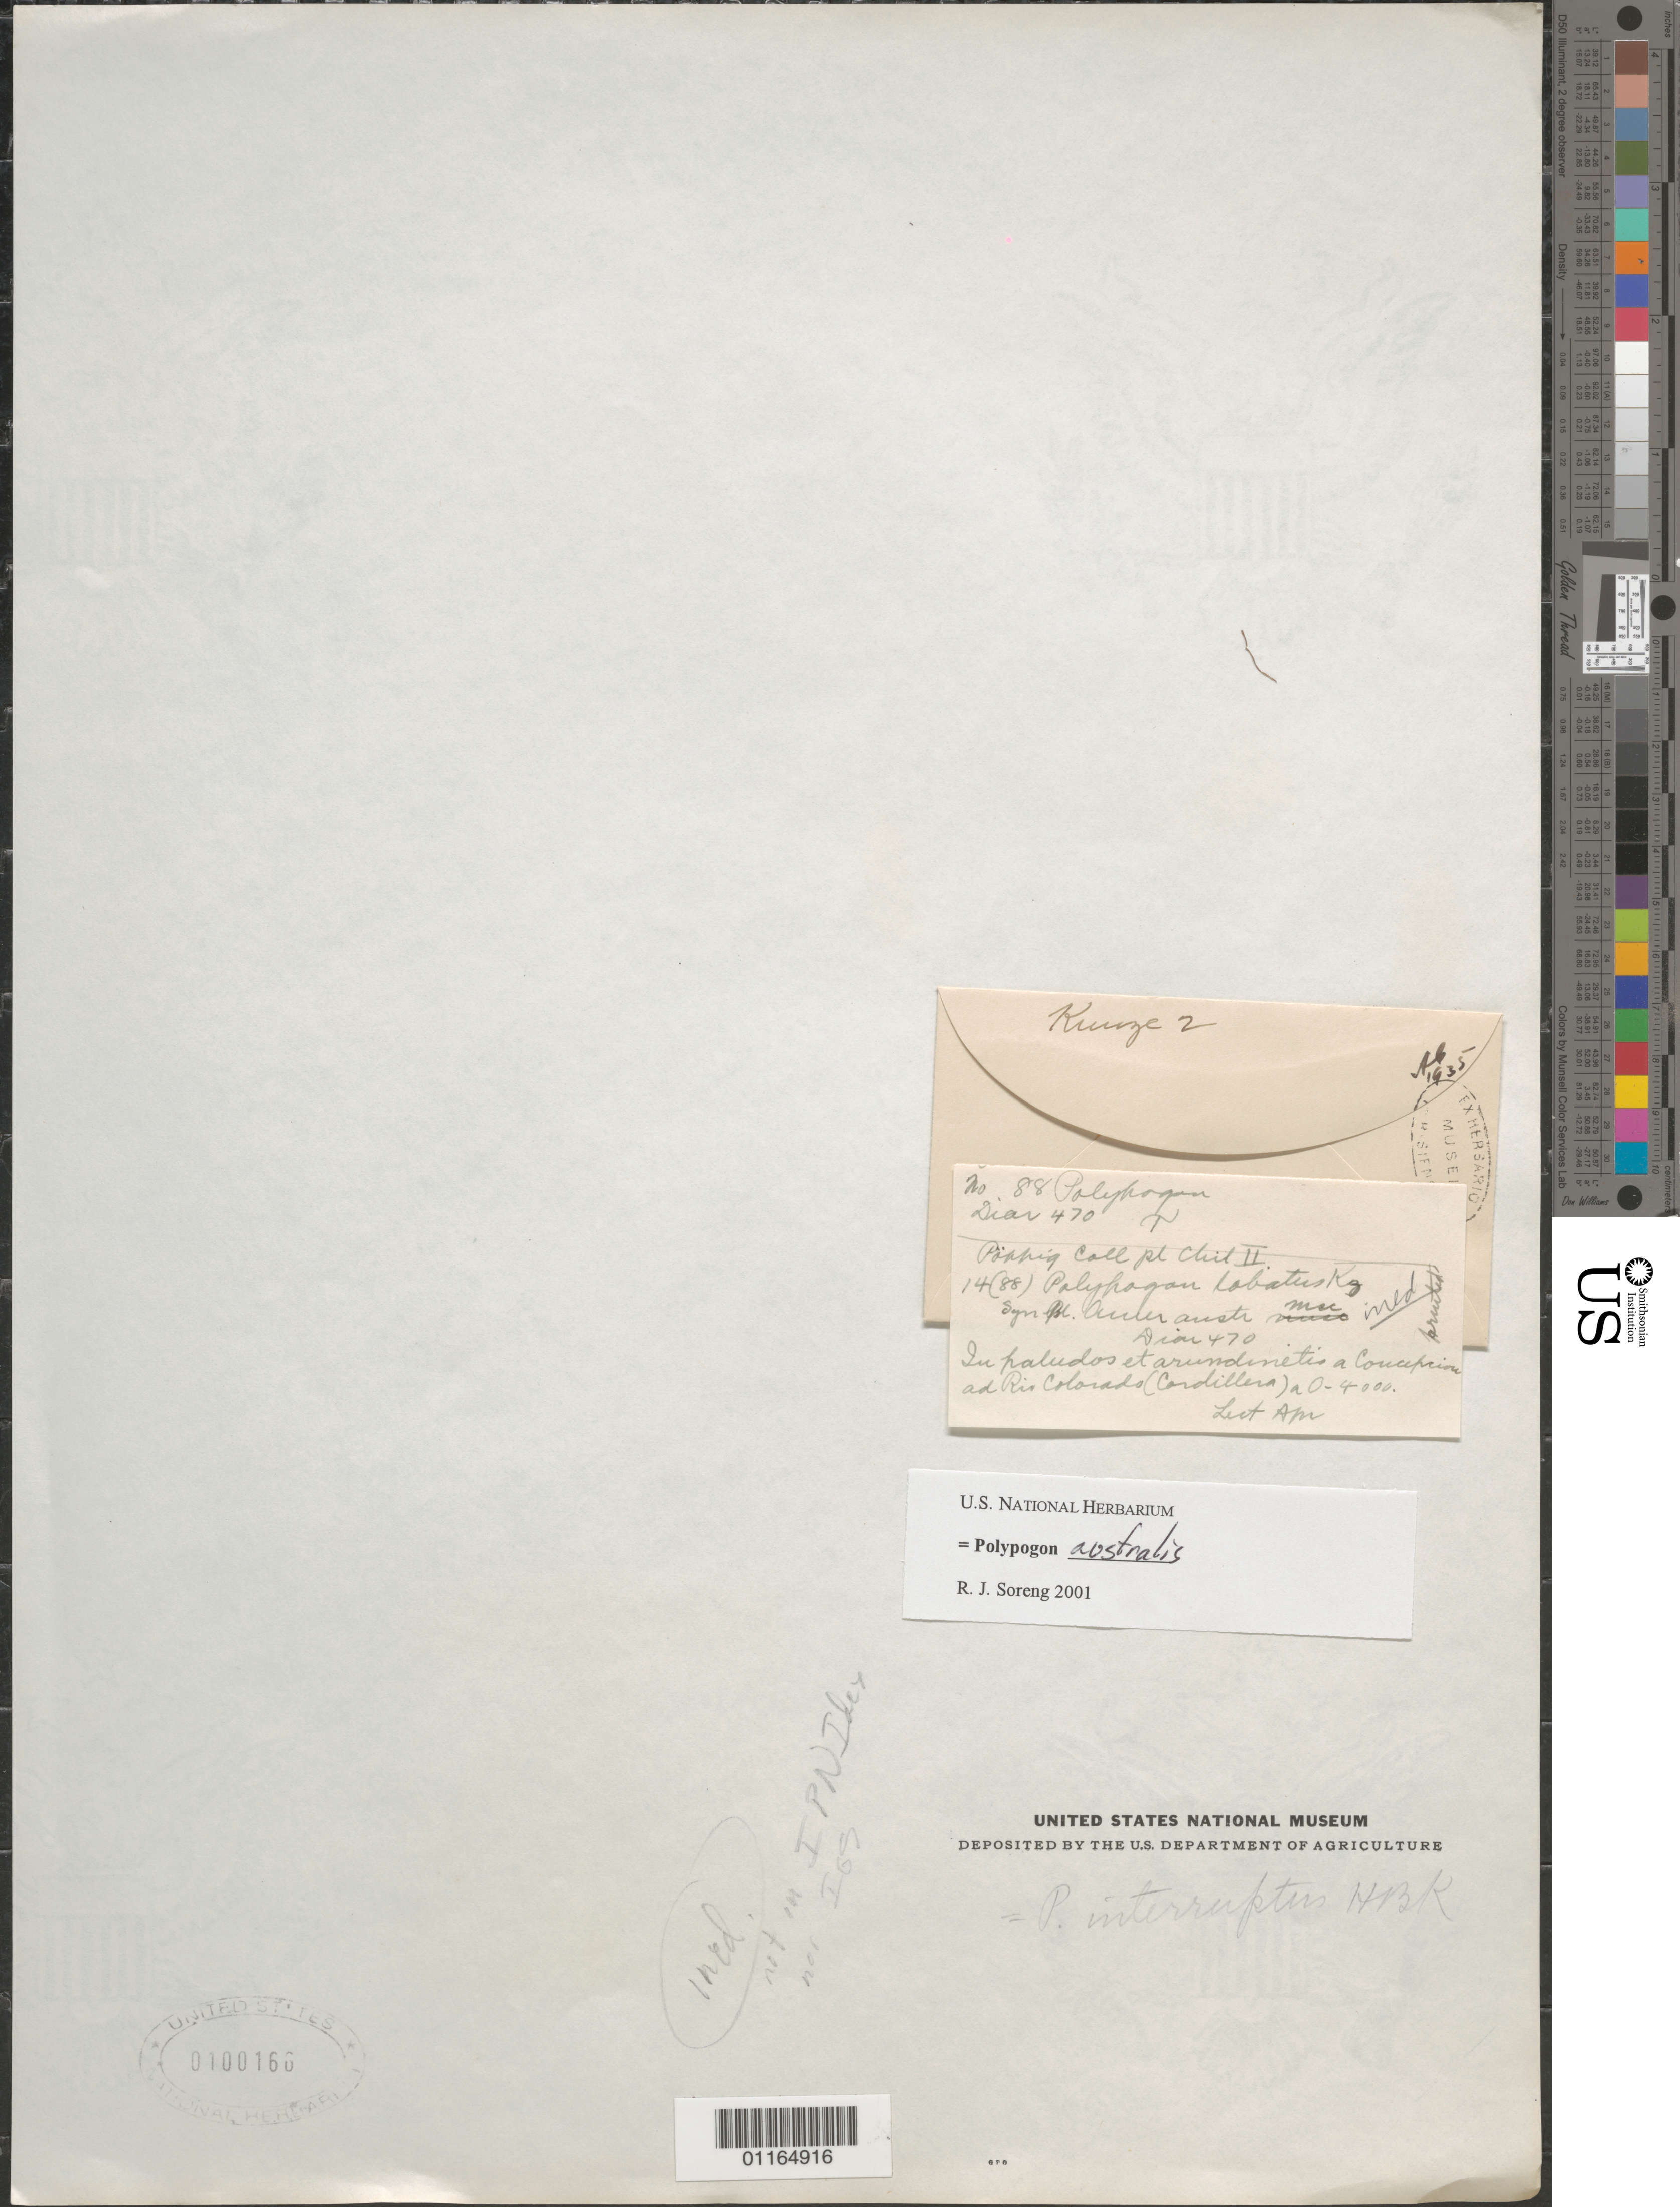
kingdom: Plantae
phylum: Tracheophyta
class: Liliopsida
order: Poales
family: Poaceae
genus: Polypogon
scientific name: Polypogon australis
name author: Brongn.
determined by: Soreng, Robert J., Research Associate (BOT), Smithsonian Institution - National Museum of Natural History (UNITED STATES)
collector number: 470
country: Chile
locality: Concepcion ad Rio Colorado (Cordillera)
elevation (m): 0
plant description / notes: Fragmentary material of specimen ex herb. Paris, "Polypogon lobatus Kz." [ined.]; apparently not (?) type material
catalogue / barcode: US 100166